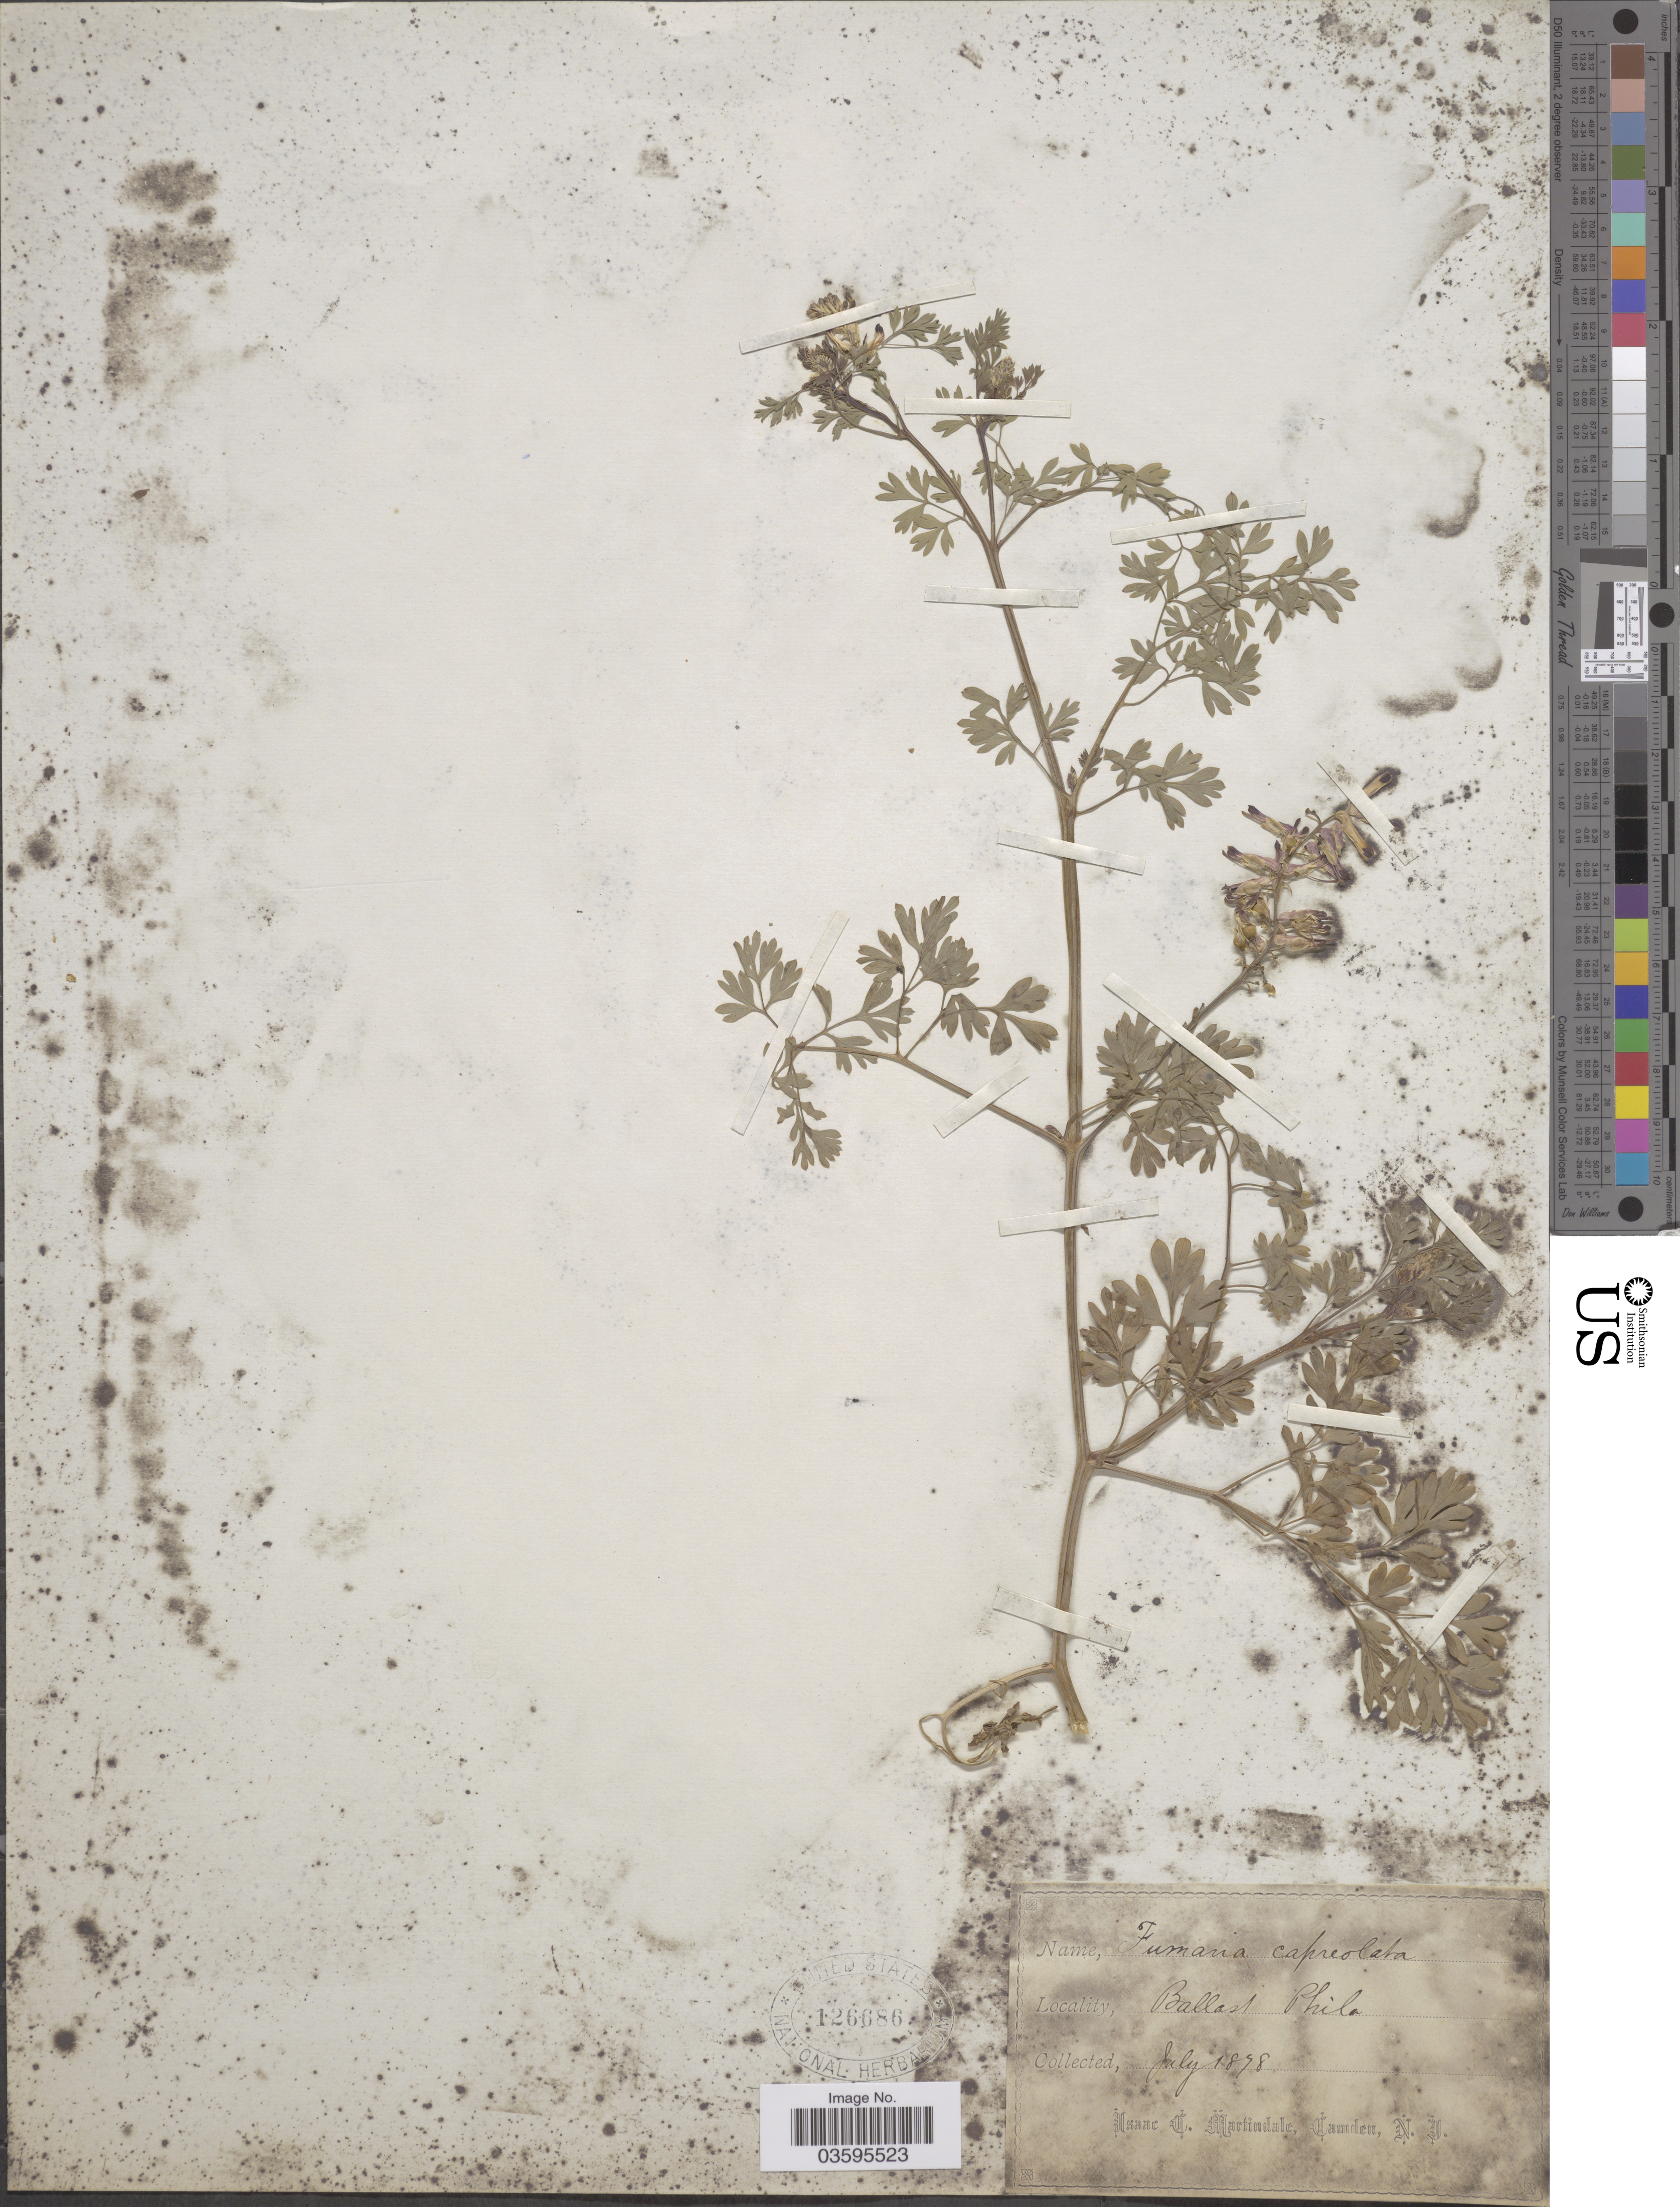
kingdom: Plantae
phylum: Tracheophyta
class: Magnoliopsida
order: Ranunculales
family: Papaveraceae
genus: Fumaria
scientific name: Fumaria capreolata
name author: L.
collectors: I. C. Martindale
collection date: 1878-07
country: United States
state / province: Pennsylvania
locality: Ballast Phila.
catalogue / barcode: US 126686